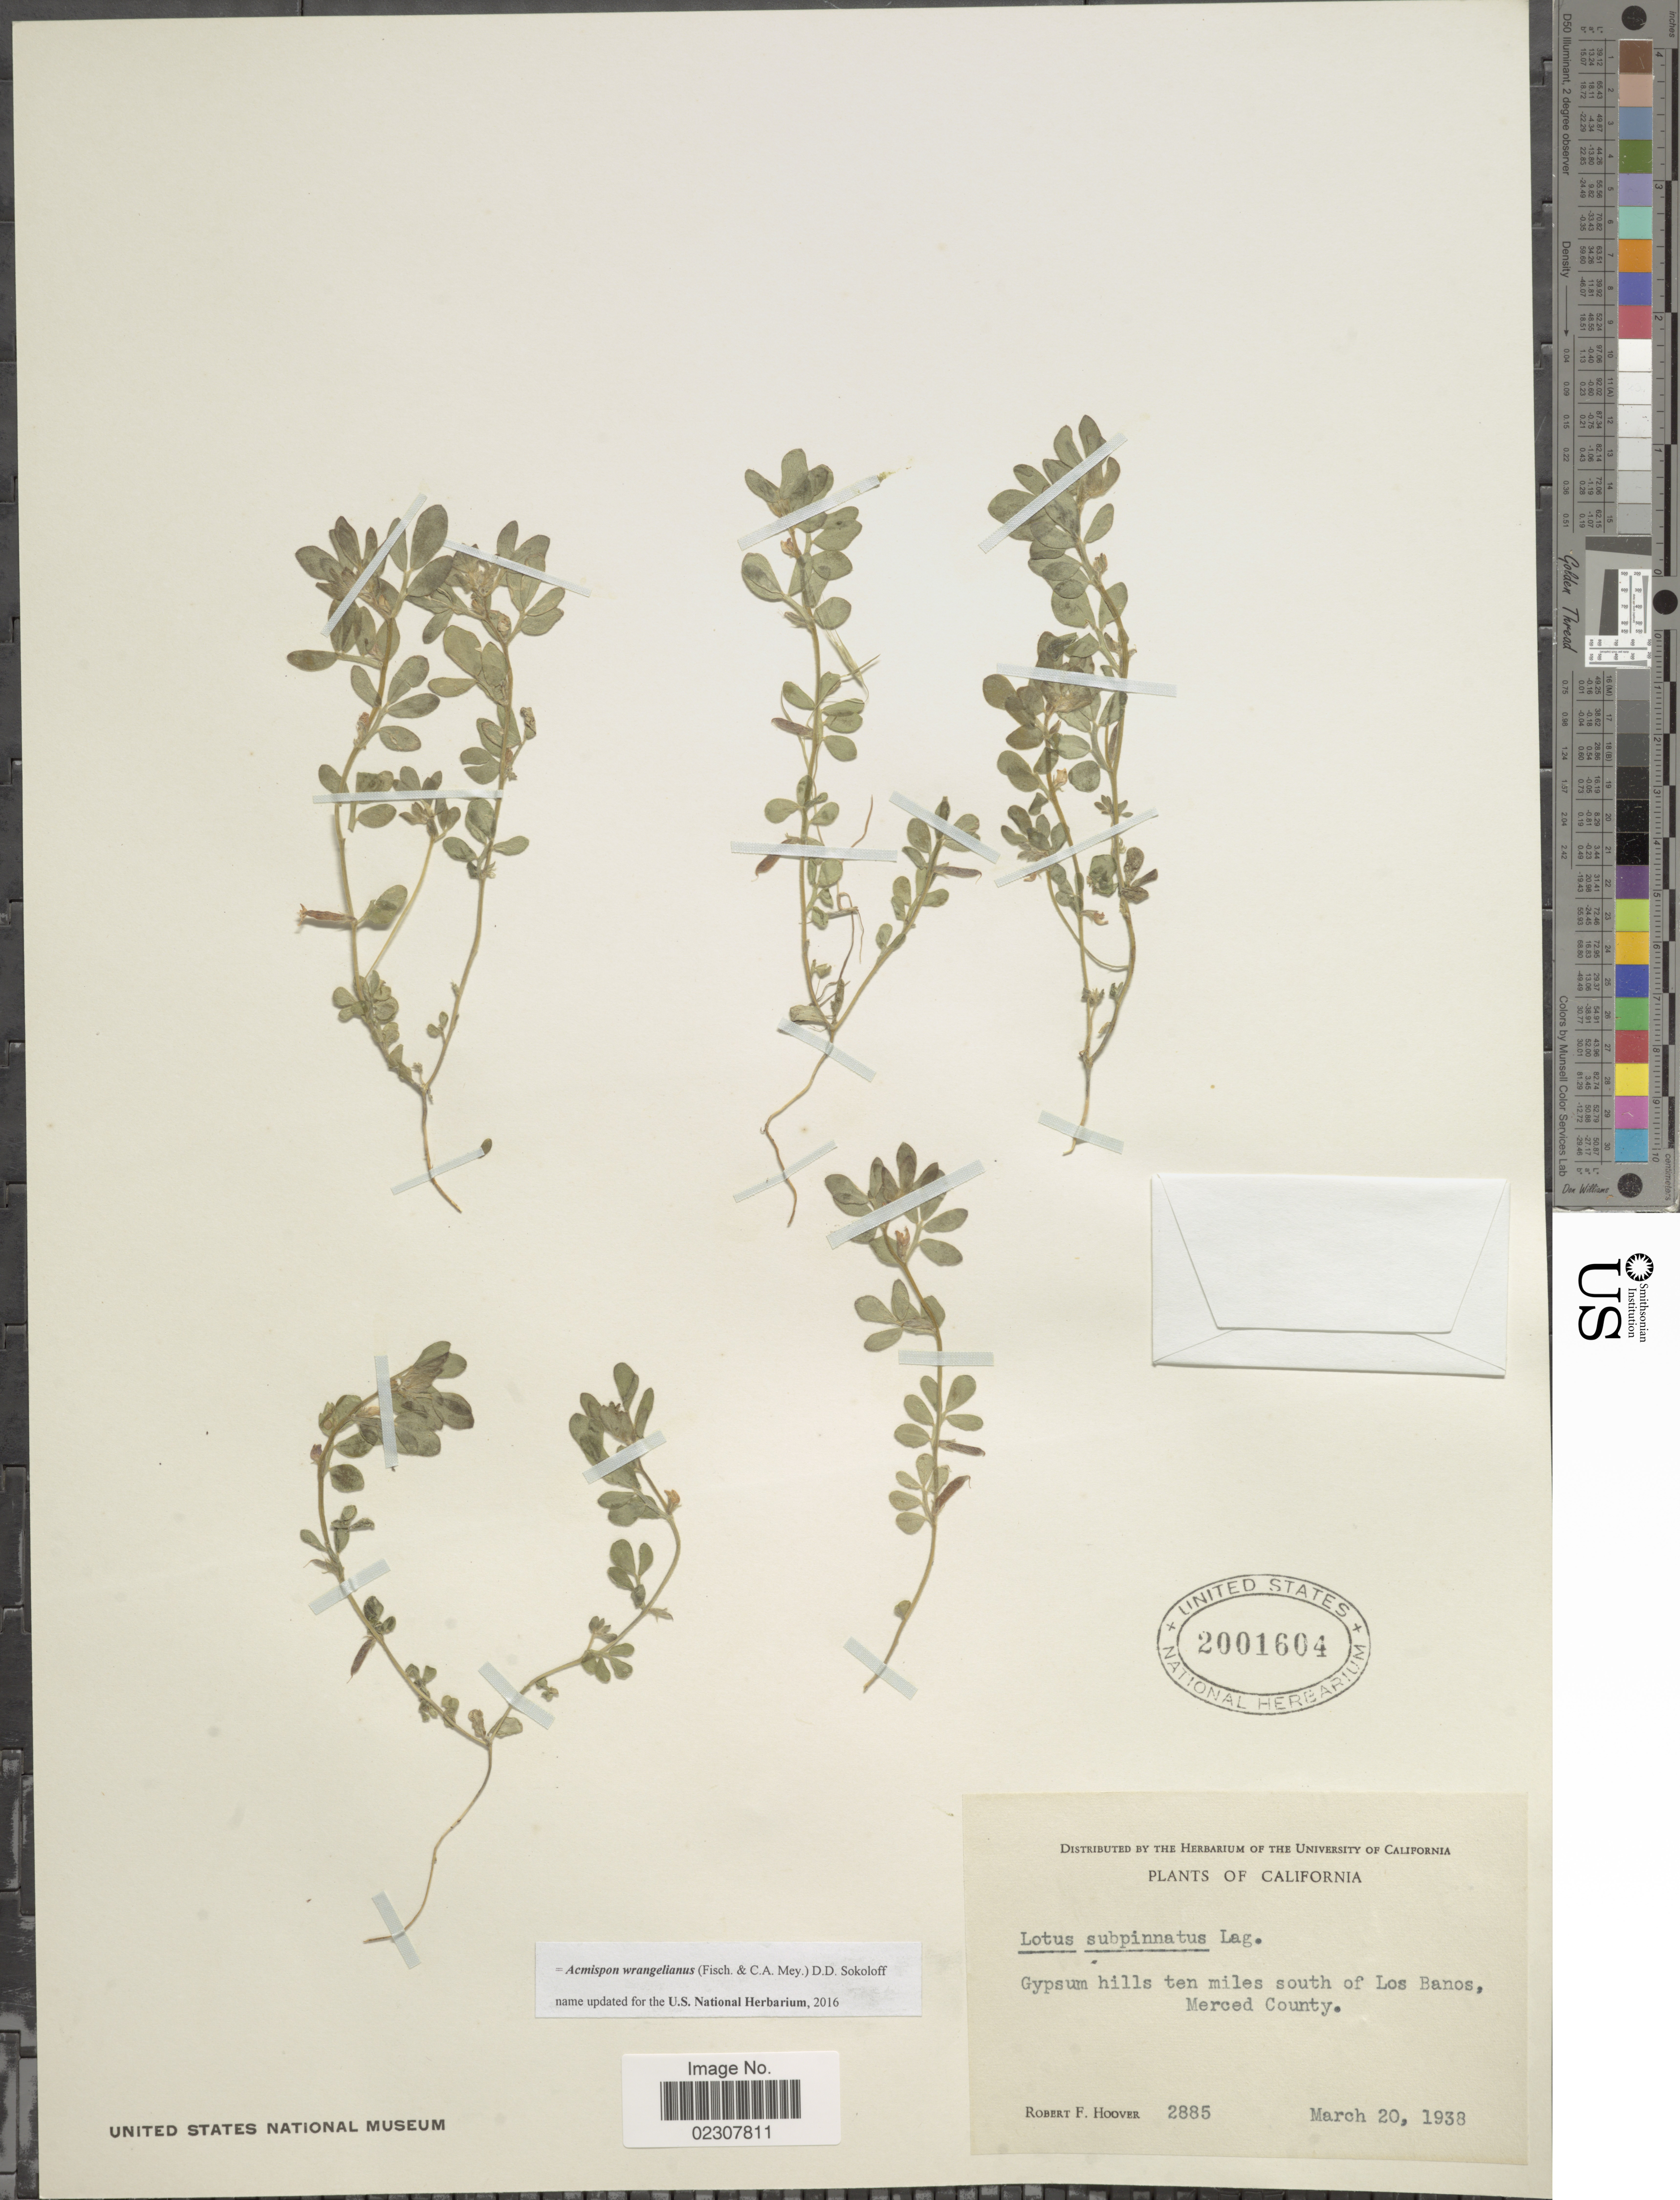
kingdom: Plantae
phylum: Tracheophyta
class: Magnoliopsida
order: Fabales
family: Fabaceae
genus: Acmispon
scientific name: Acmispon wrangelianus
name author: (Fisch. & C.A. Mey.) D.D. Sokoloff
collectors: R. F. Hoover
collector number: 2885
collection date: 1938-03-20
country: United States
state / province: California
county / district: Merced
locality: Gypsum hills ten miles south of Los Banos, Merced County.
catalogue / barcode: US 2001604